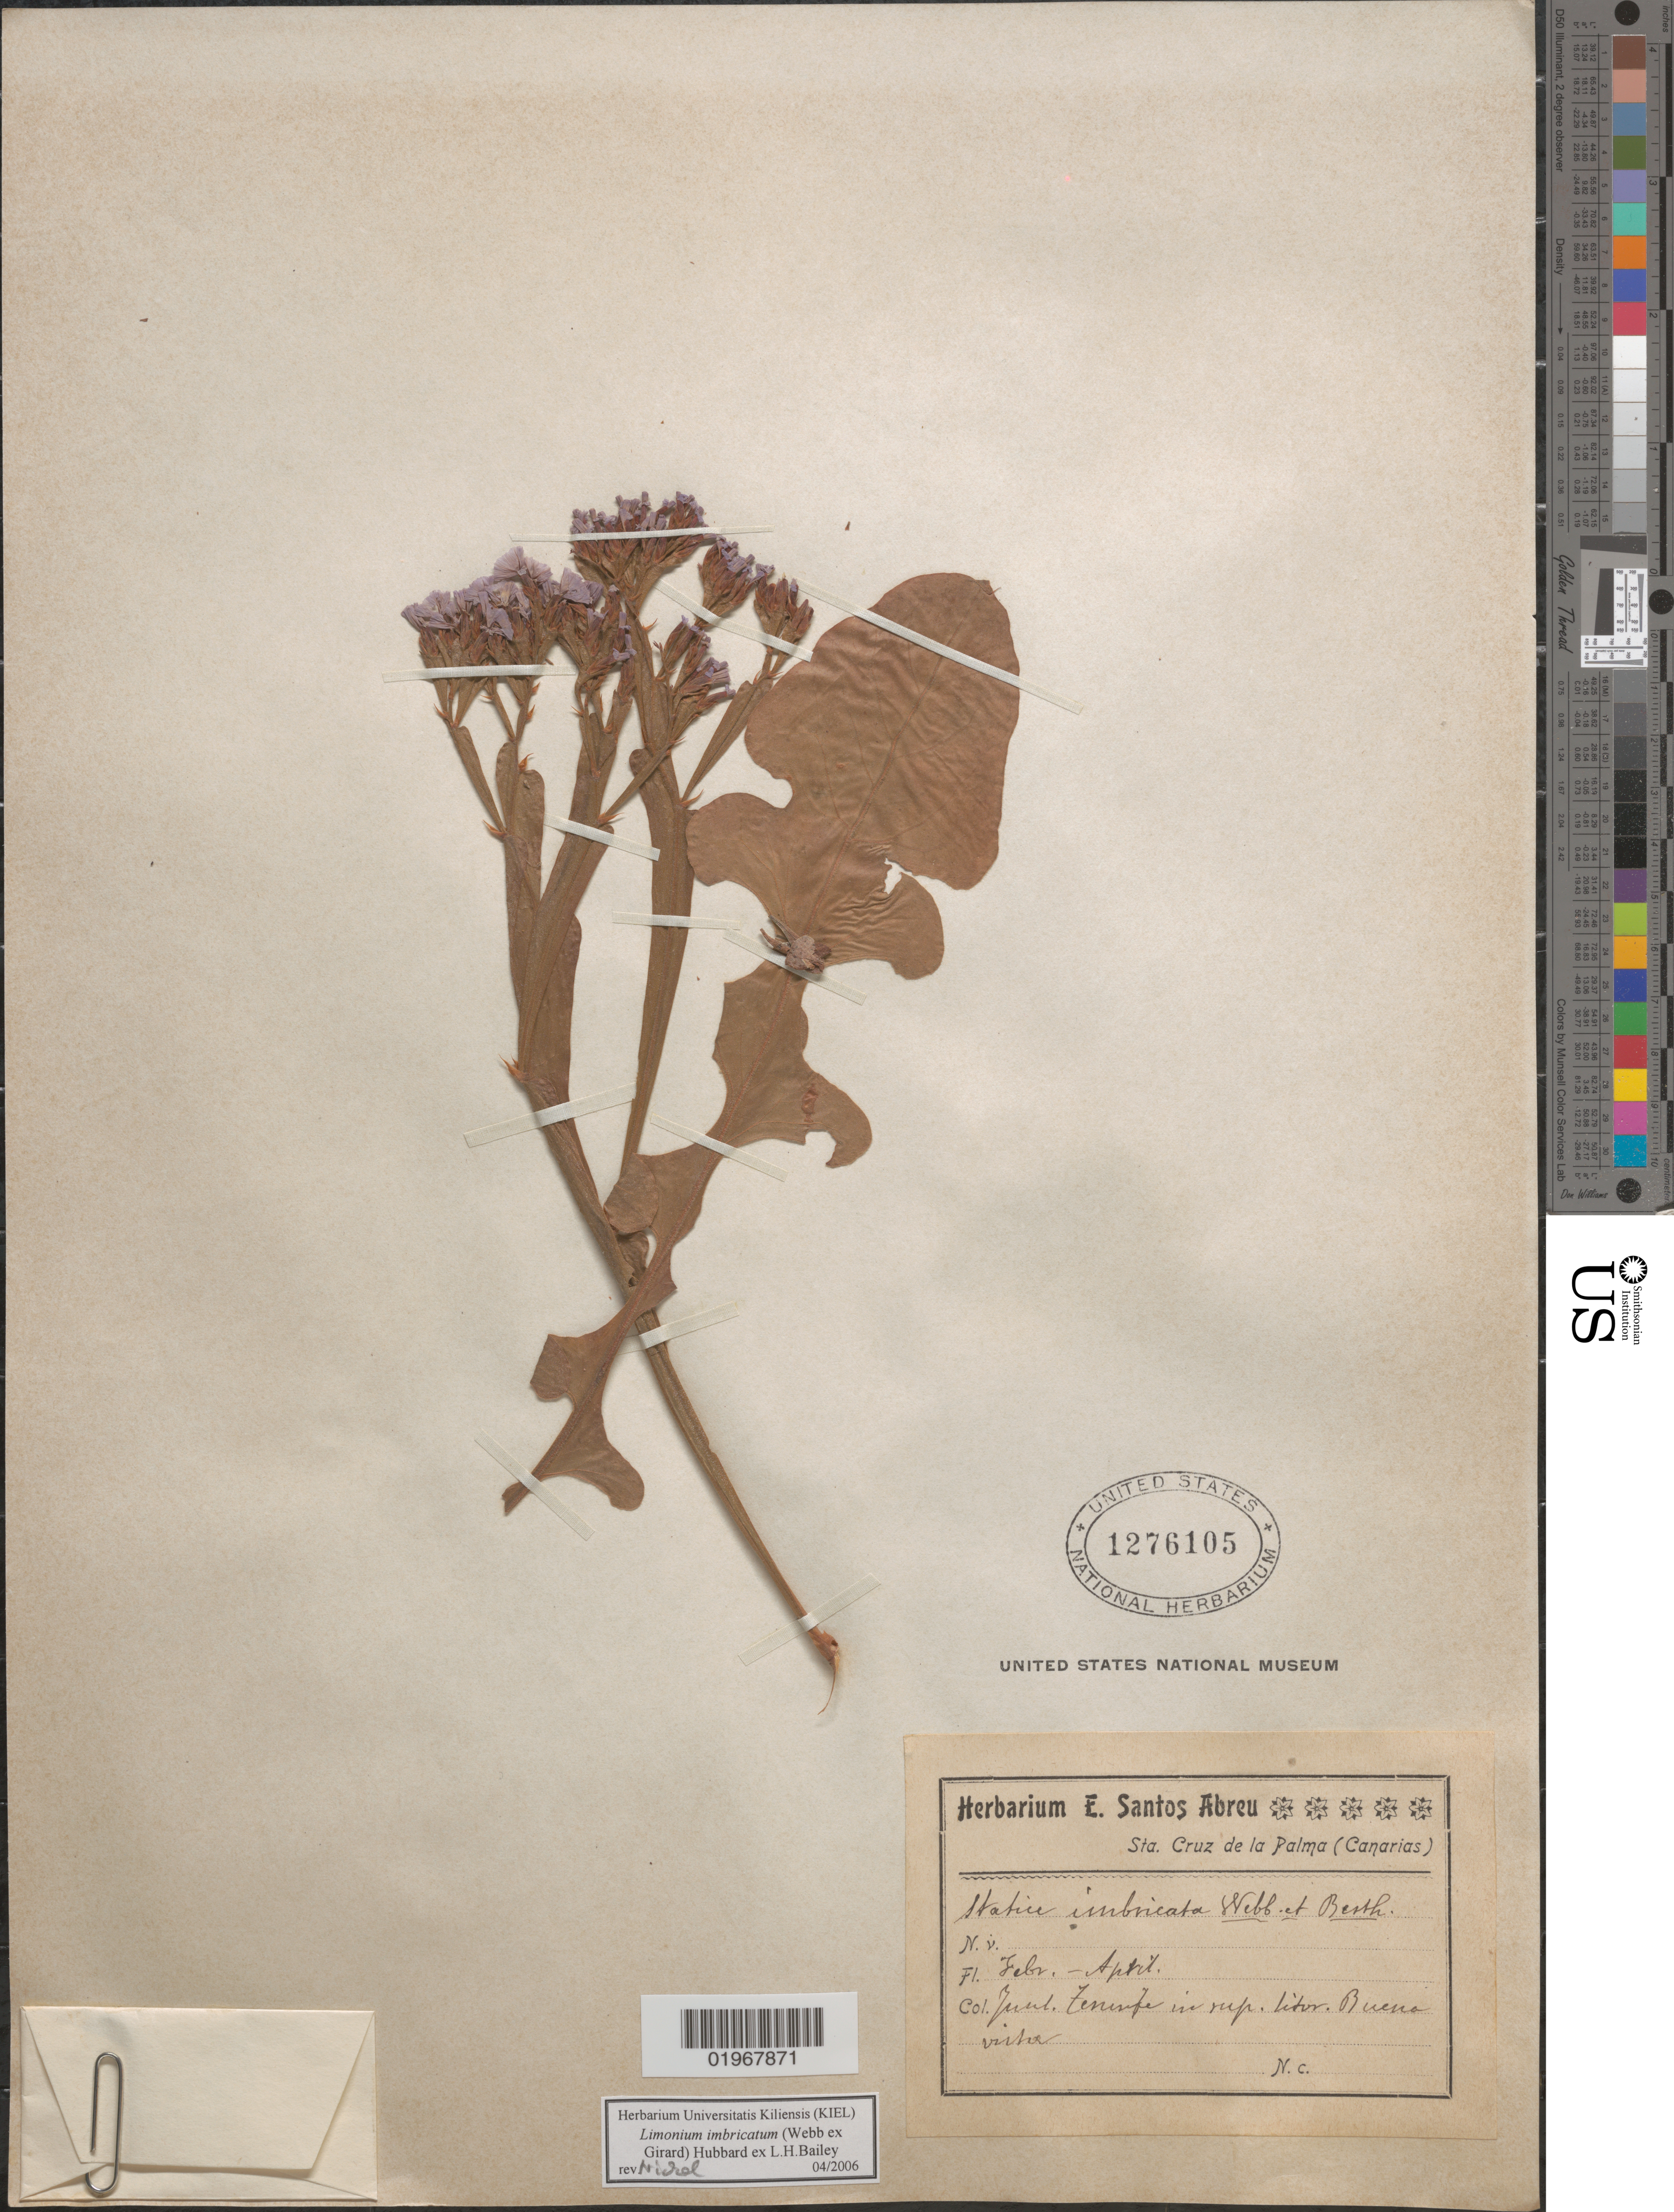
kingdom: Plantae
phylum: Tracheophyta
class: Magnoliopsida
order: Caryophyllales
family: Plumbaginaceae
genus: Limonium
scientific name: Limonium imbricatum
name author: F.T. Hubb.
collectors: ex herb. S. Santos Abreu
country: Spain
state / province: Canarias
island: La Palma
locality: Berut. Zeninfe in rup. litor. Buena virter [interpreted].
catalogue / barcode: US 1276105